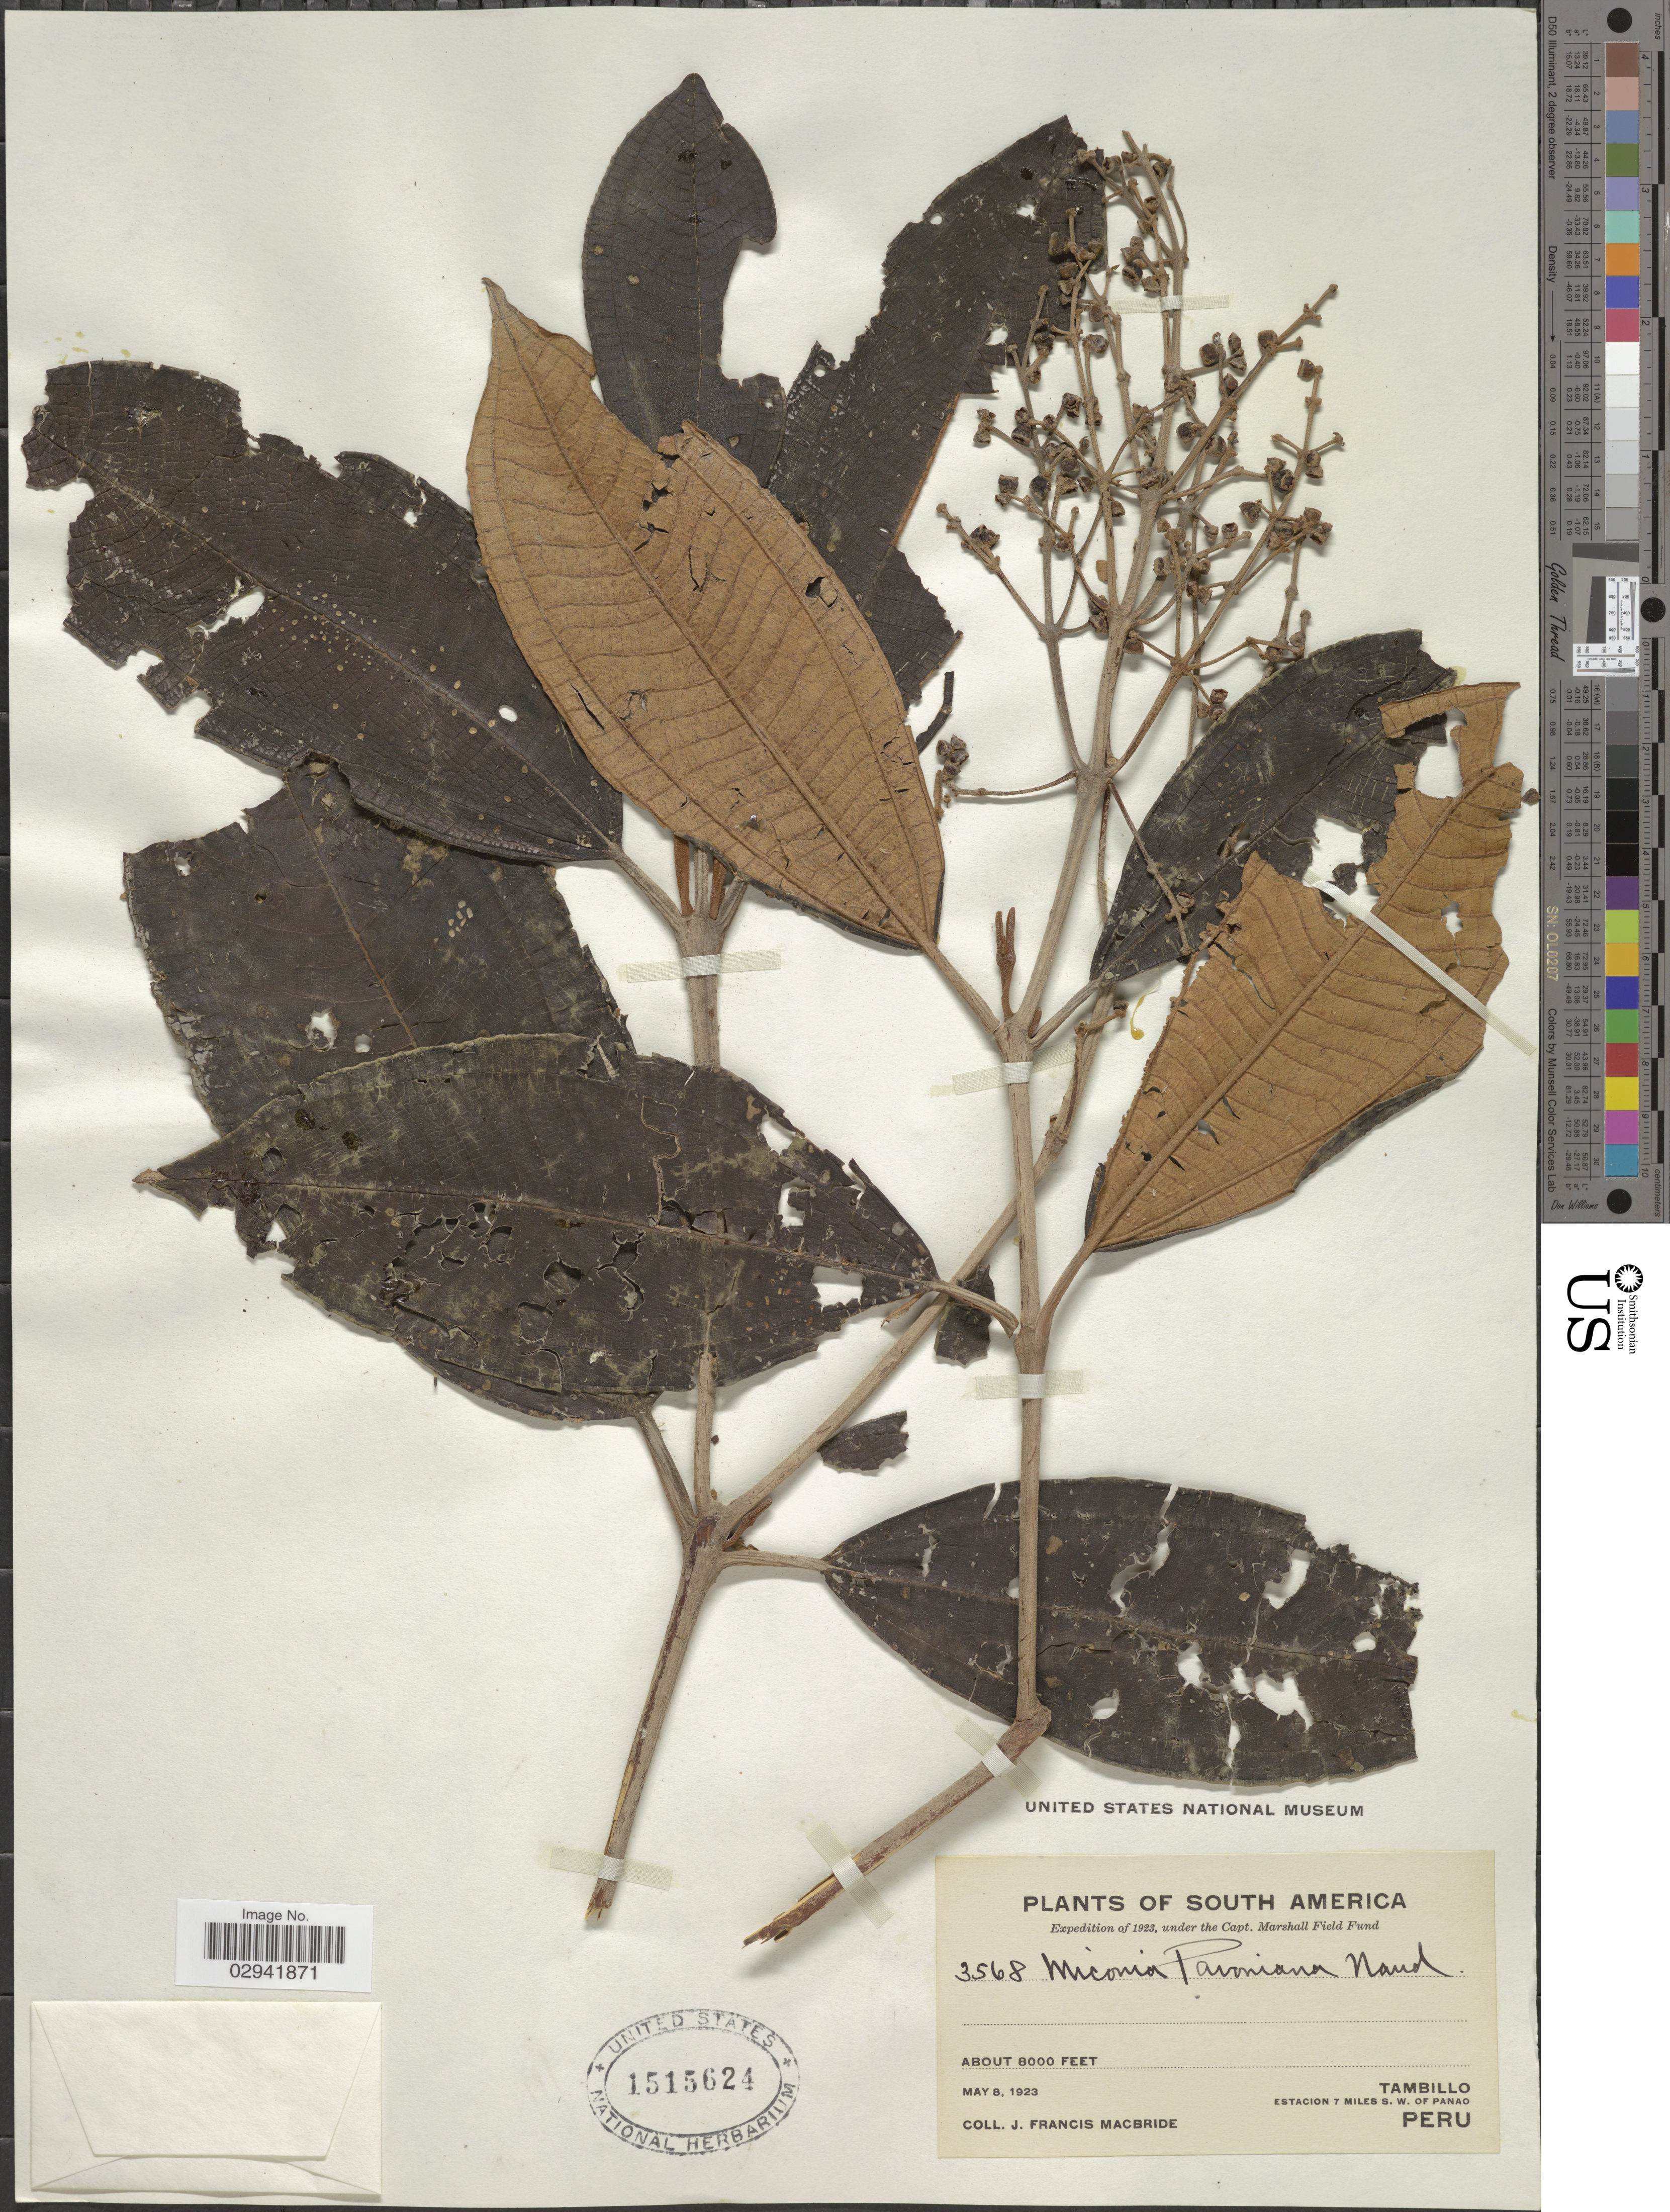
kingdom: Plantae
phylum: Tracheophyta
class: Magnoliopsida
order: Myrtales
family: Melastomataceae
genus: Miconia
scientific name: Miconia pavoniana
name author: Naudin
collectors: J. F. Macbride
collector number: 3568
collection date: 1923-05-08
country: Peru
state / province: Ayacucho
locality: Tambillo. Estacion 7 miles S.W. of Panao.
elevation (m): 2438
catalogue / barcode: US 1515624